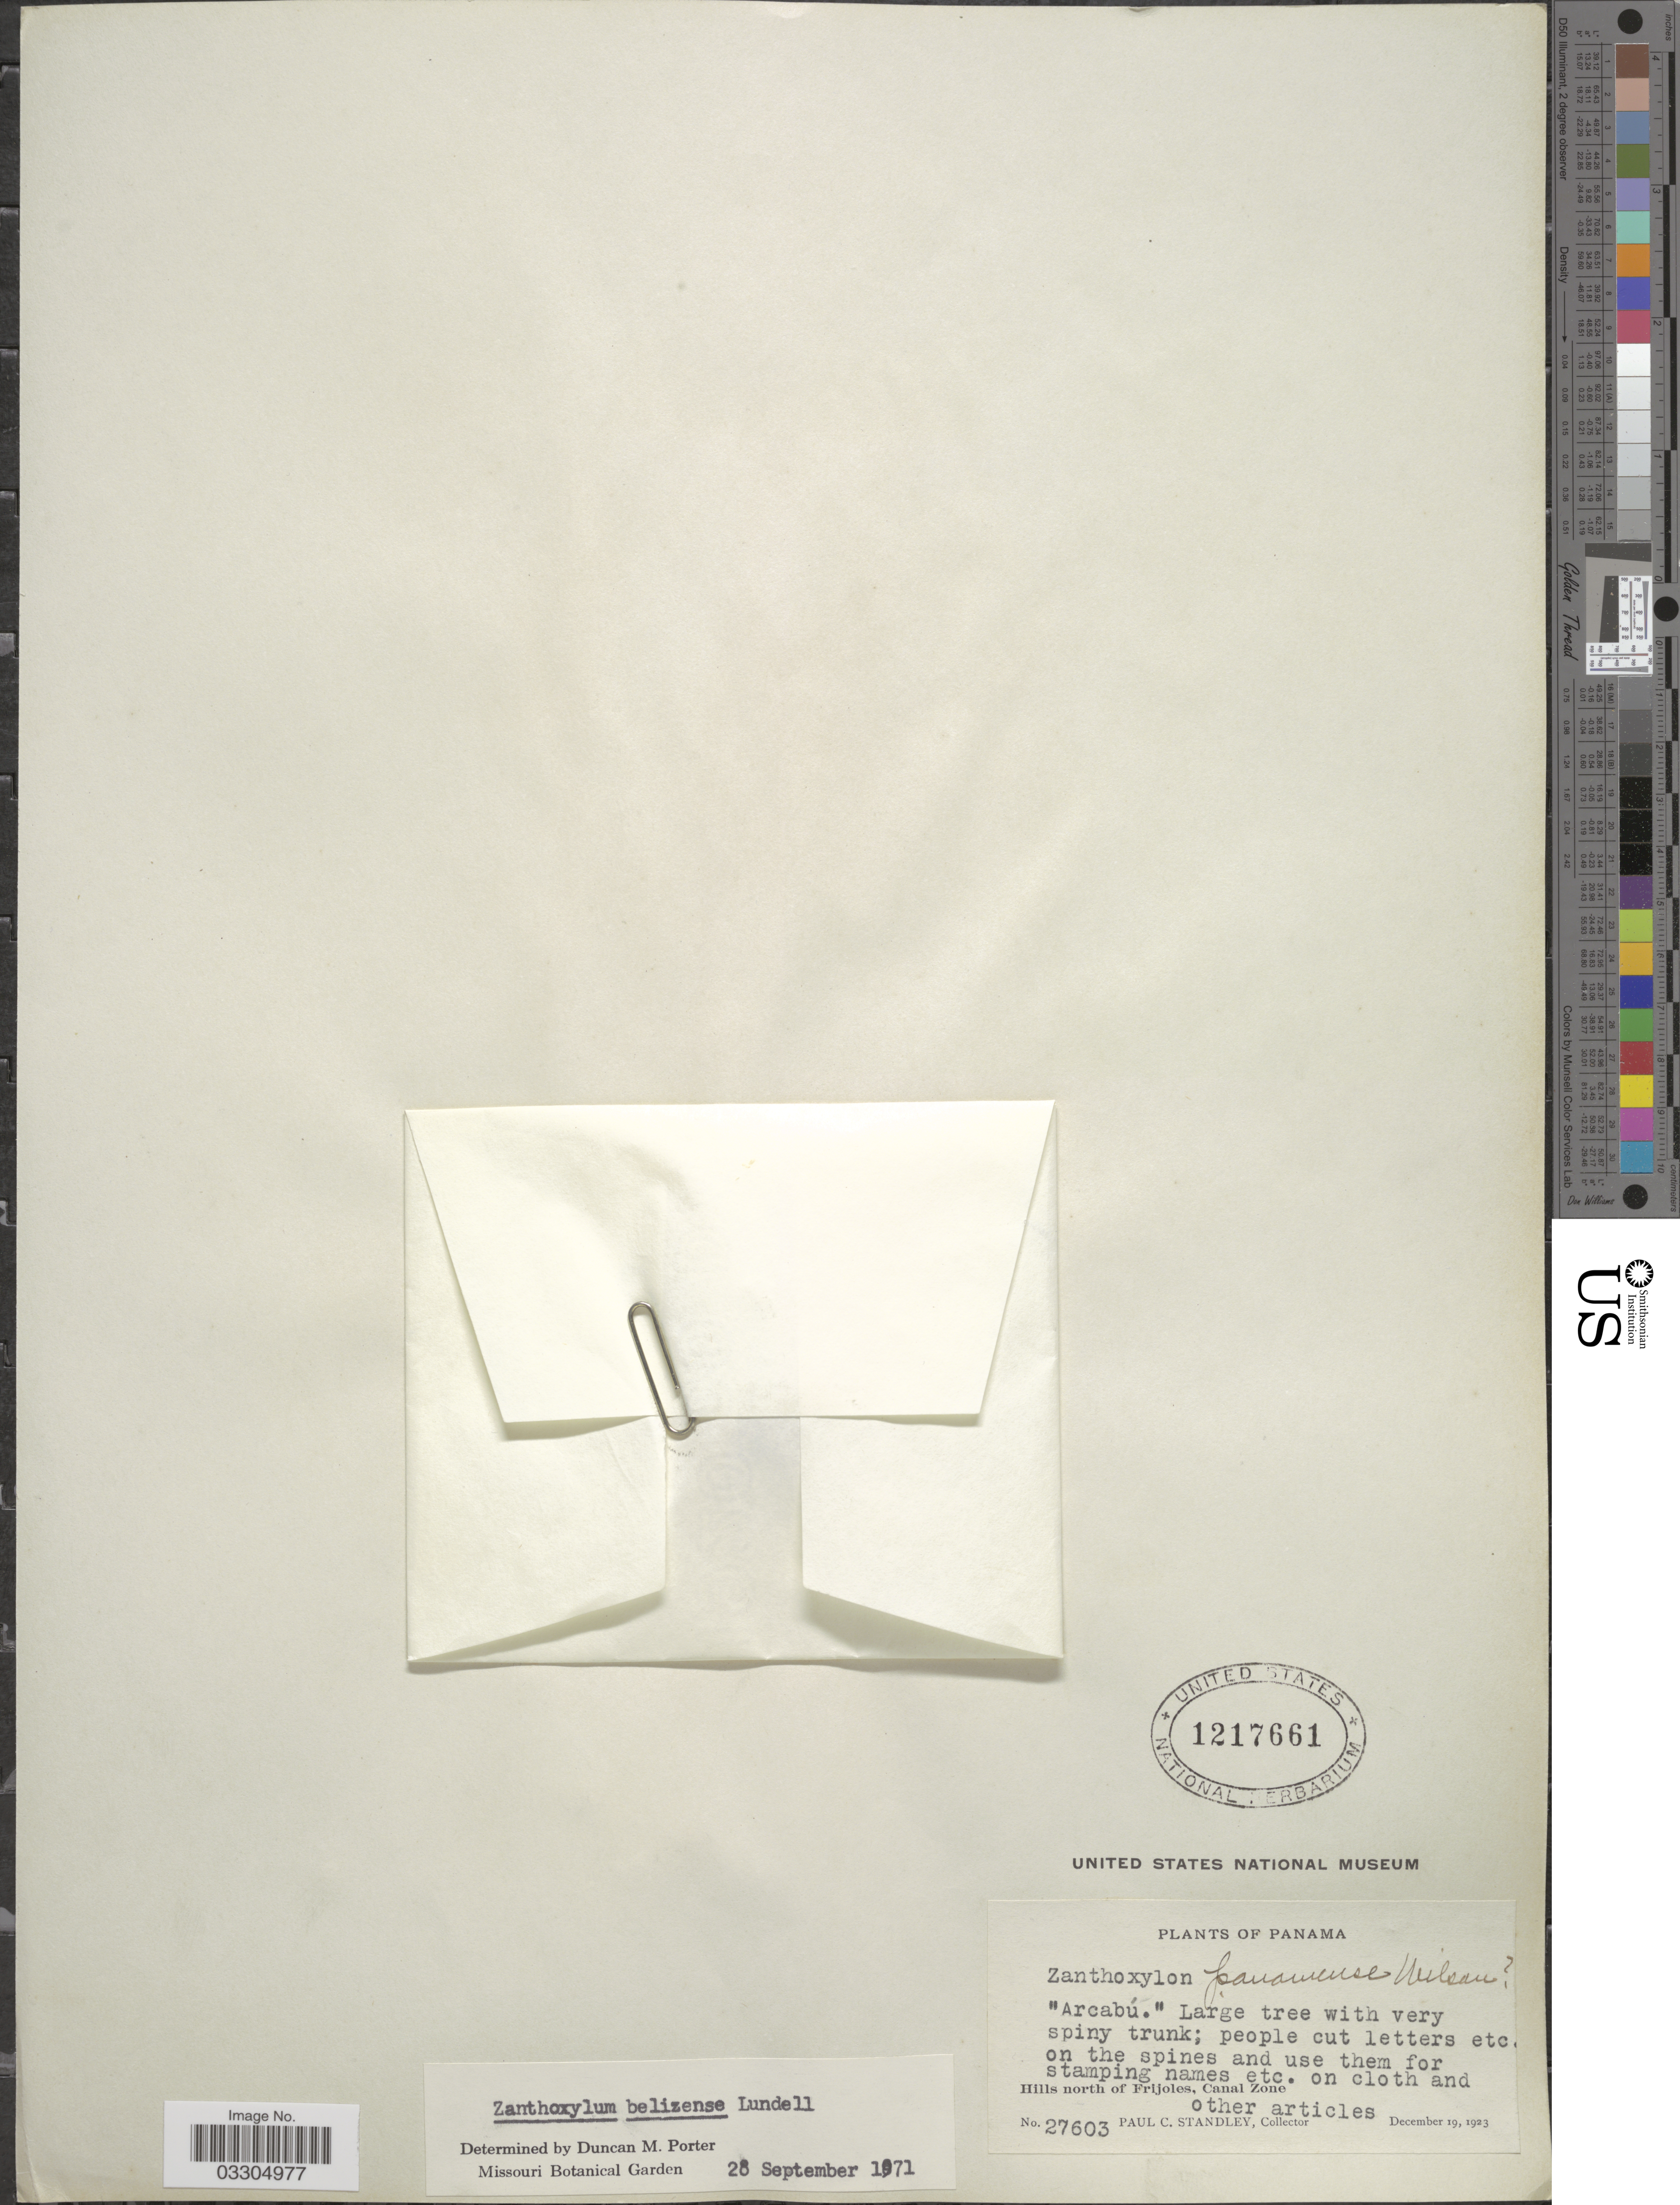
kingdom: Plantae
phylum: Tracheophyta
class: Magnoliopsida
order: Sapindales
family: Rutaceae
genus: Zanthoxylum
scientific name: Zanthoxylum belizense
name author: Lundell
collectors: P. C. Standley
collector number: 27603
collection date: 1923-12-19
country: Panama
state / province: Colón / Panamá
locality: Hills north of Frijoles, Canal Zone.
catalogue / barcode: US 1217661